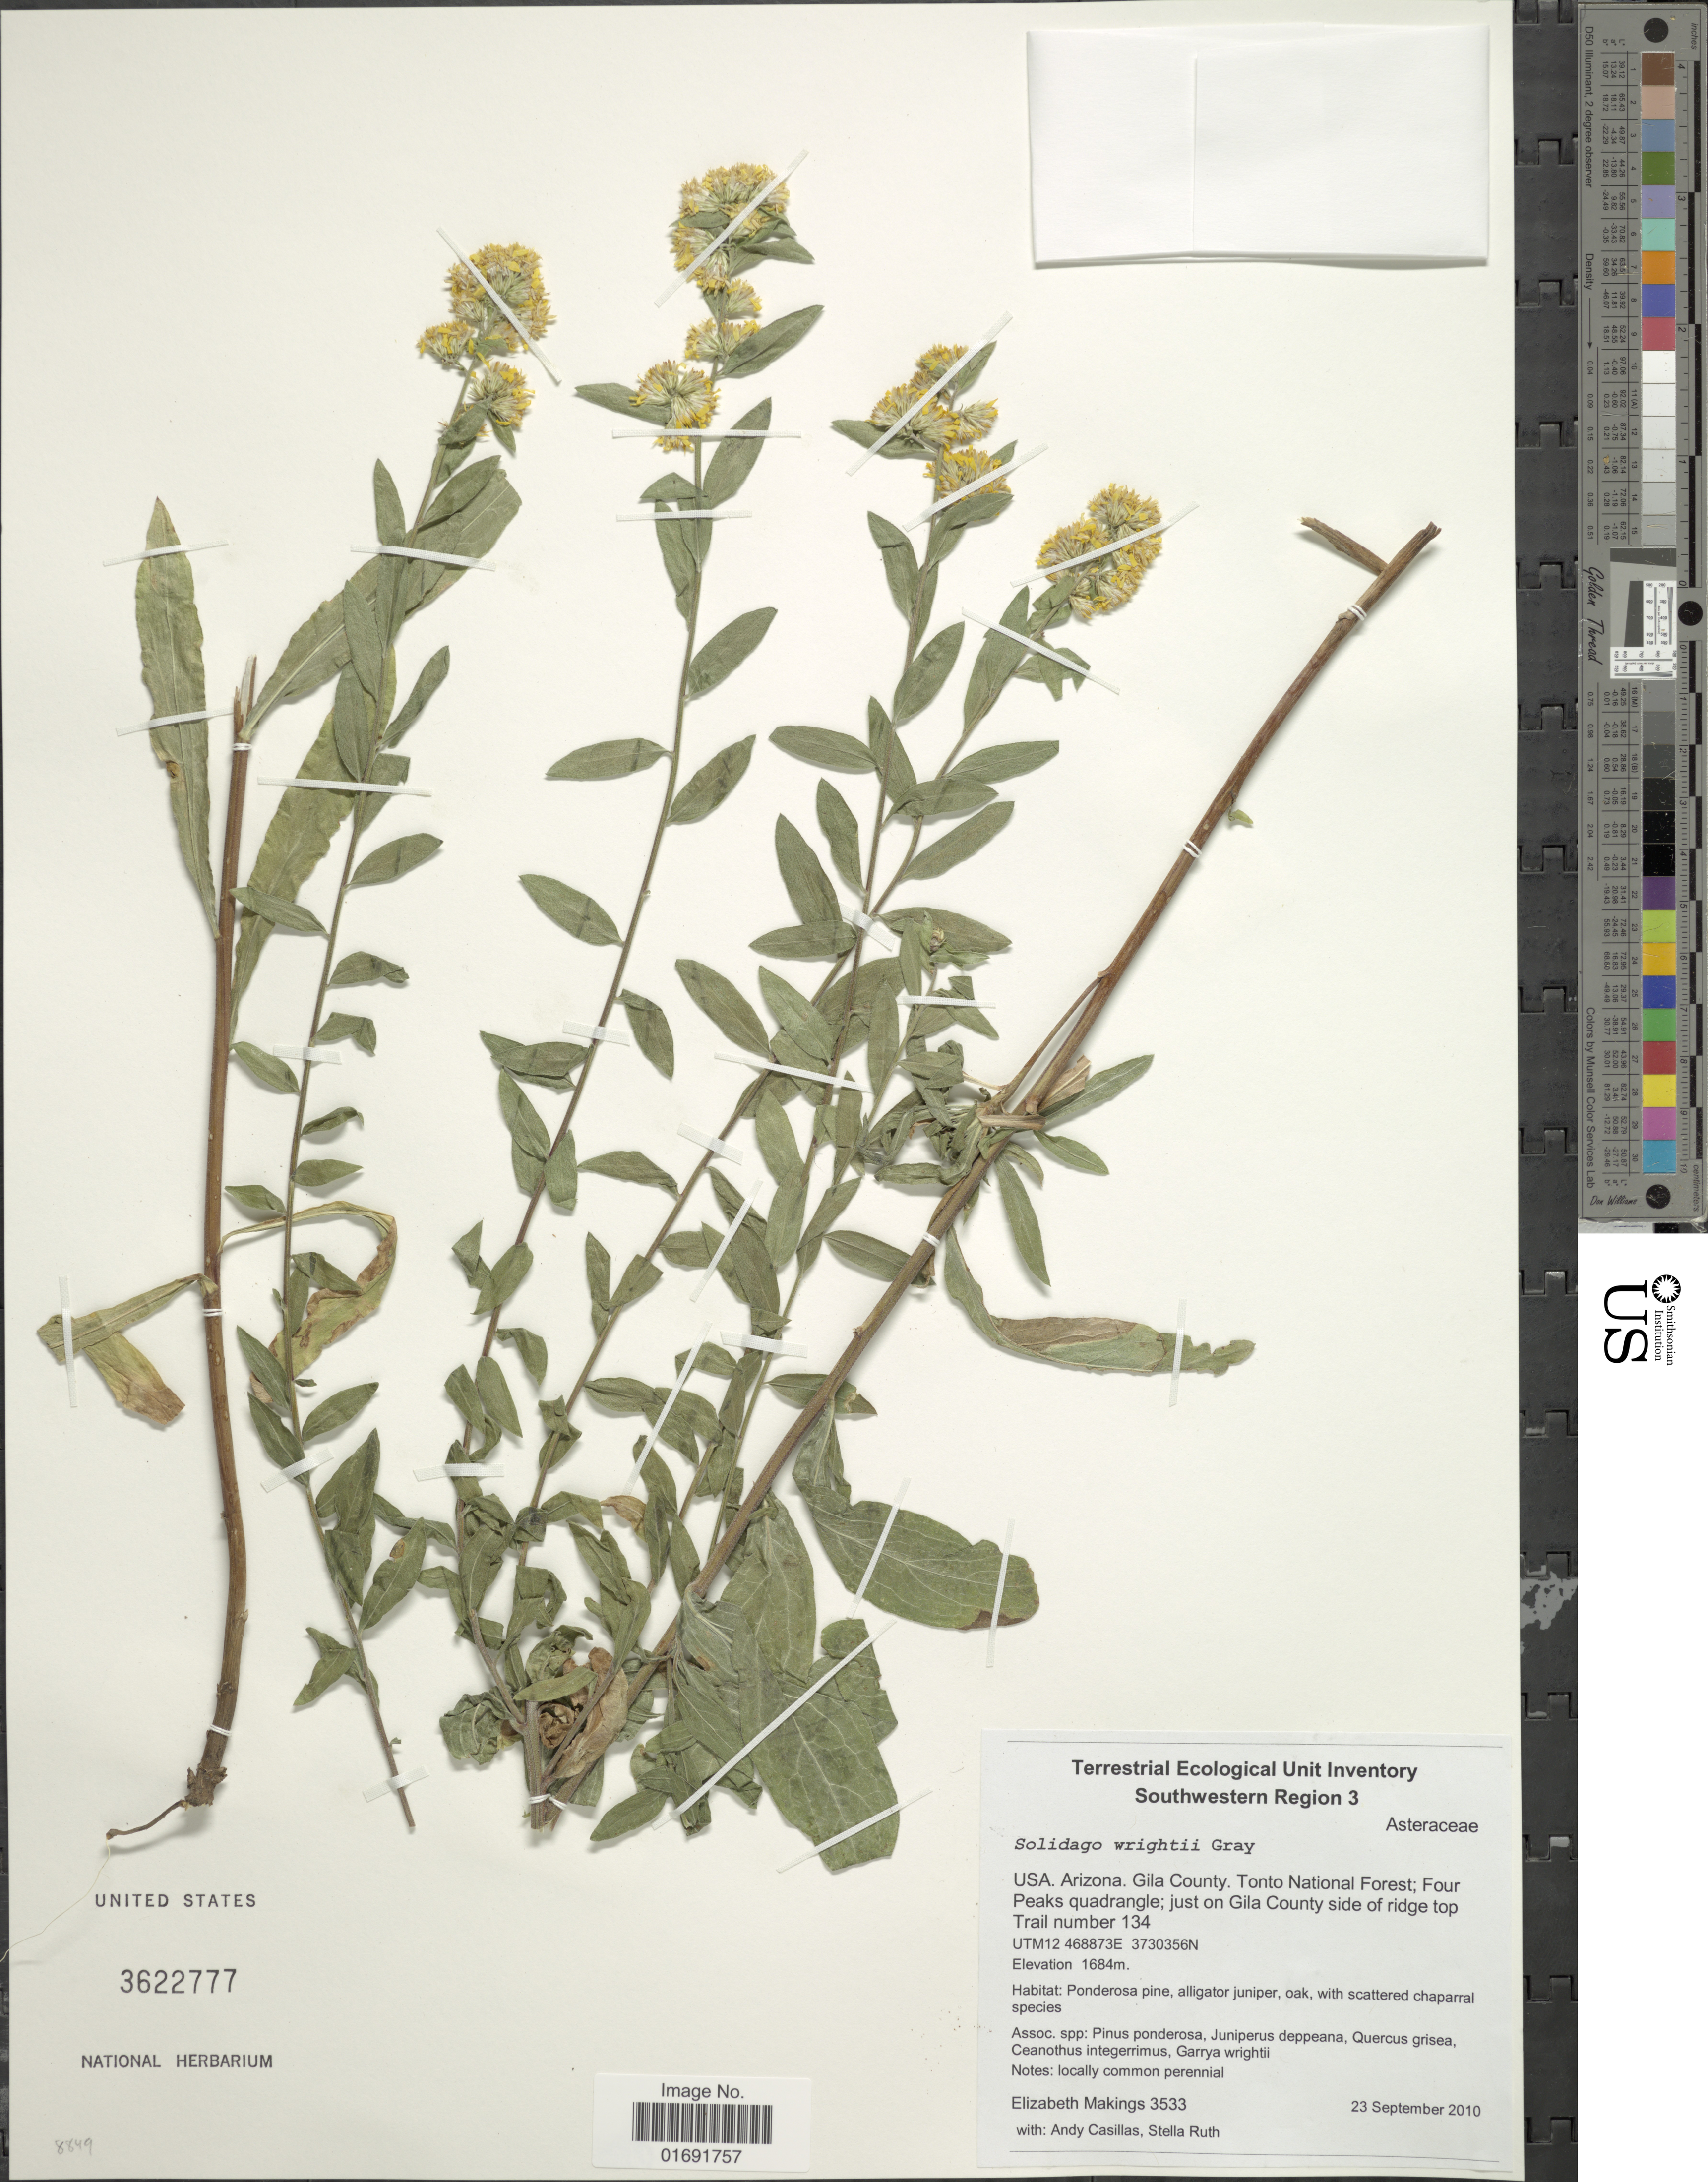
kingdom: Plantae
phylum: Tracheophyta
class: Magnoliopsida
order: Asterales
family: Asteraceae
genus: Solidago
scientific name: Solidago wrightii var. wrightii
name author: A. Gray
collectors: E. Makings, A. Casillas & S. Ruth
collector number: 3533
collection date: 2010-09-23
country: United States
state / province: Arizona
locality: USA, Gila County, Tonto National Forest, Four Peaks quadrangle, just on Gila County side of ridge top Trail number 134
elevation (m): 1684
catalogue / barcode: US 3622777